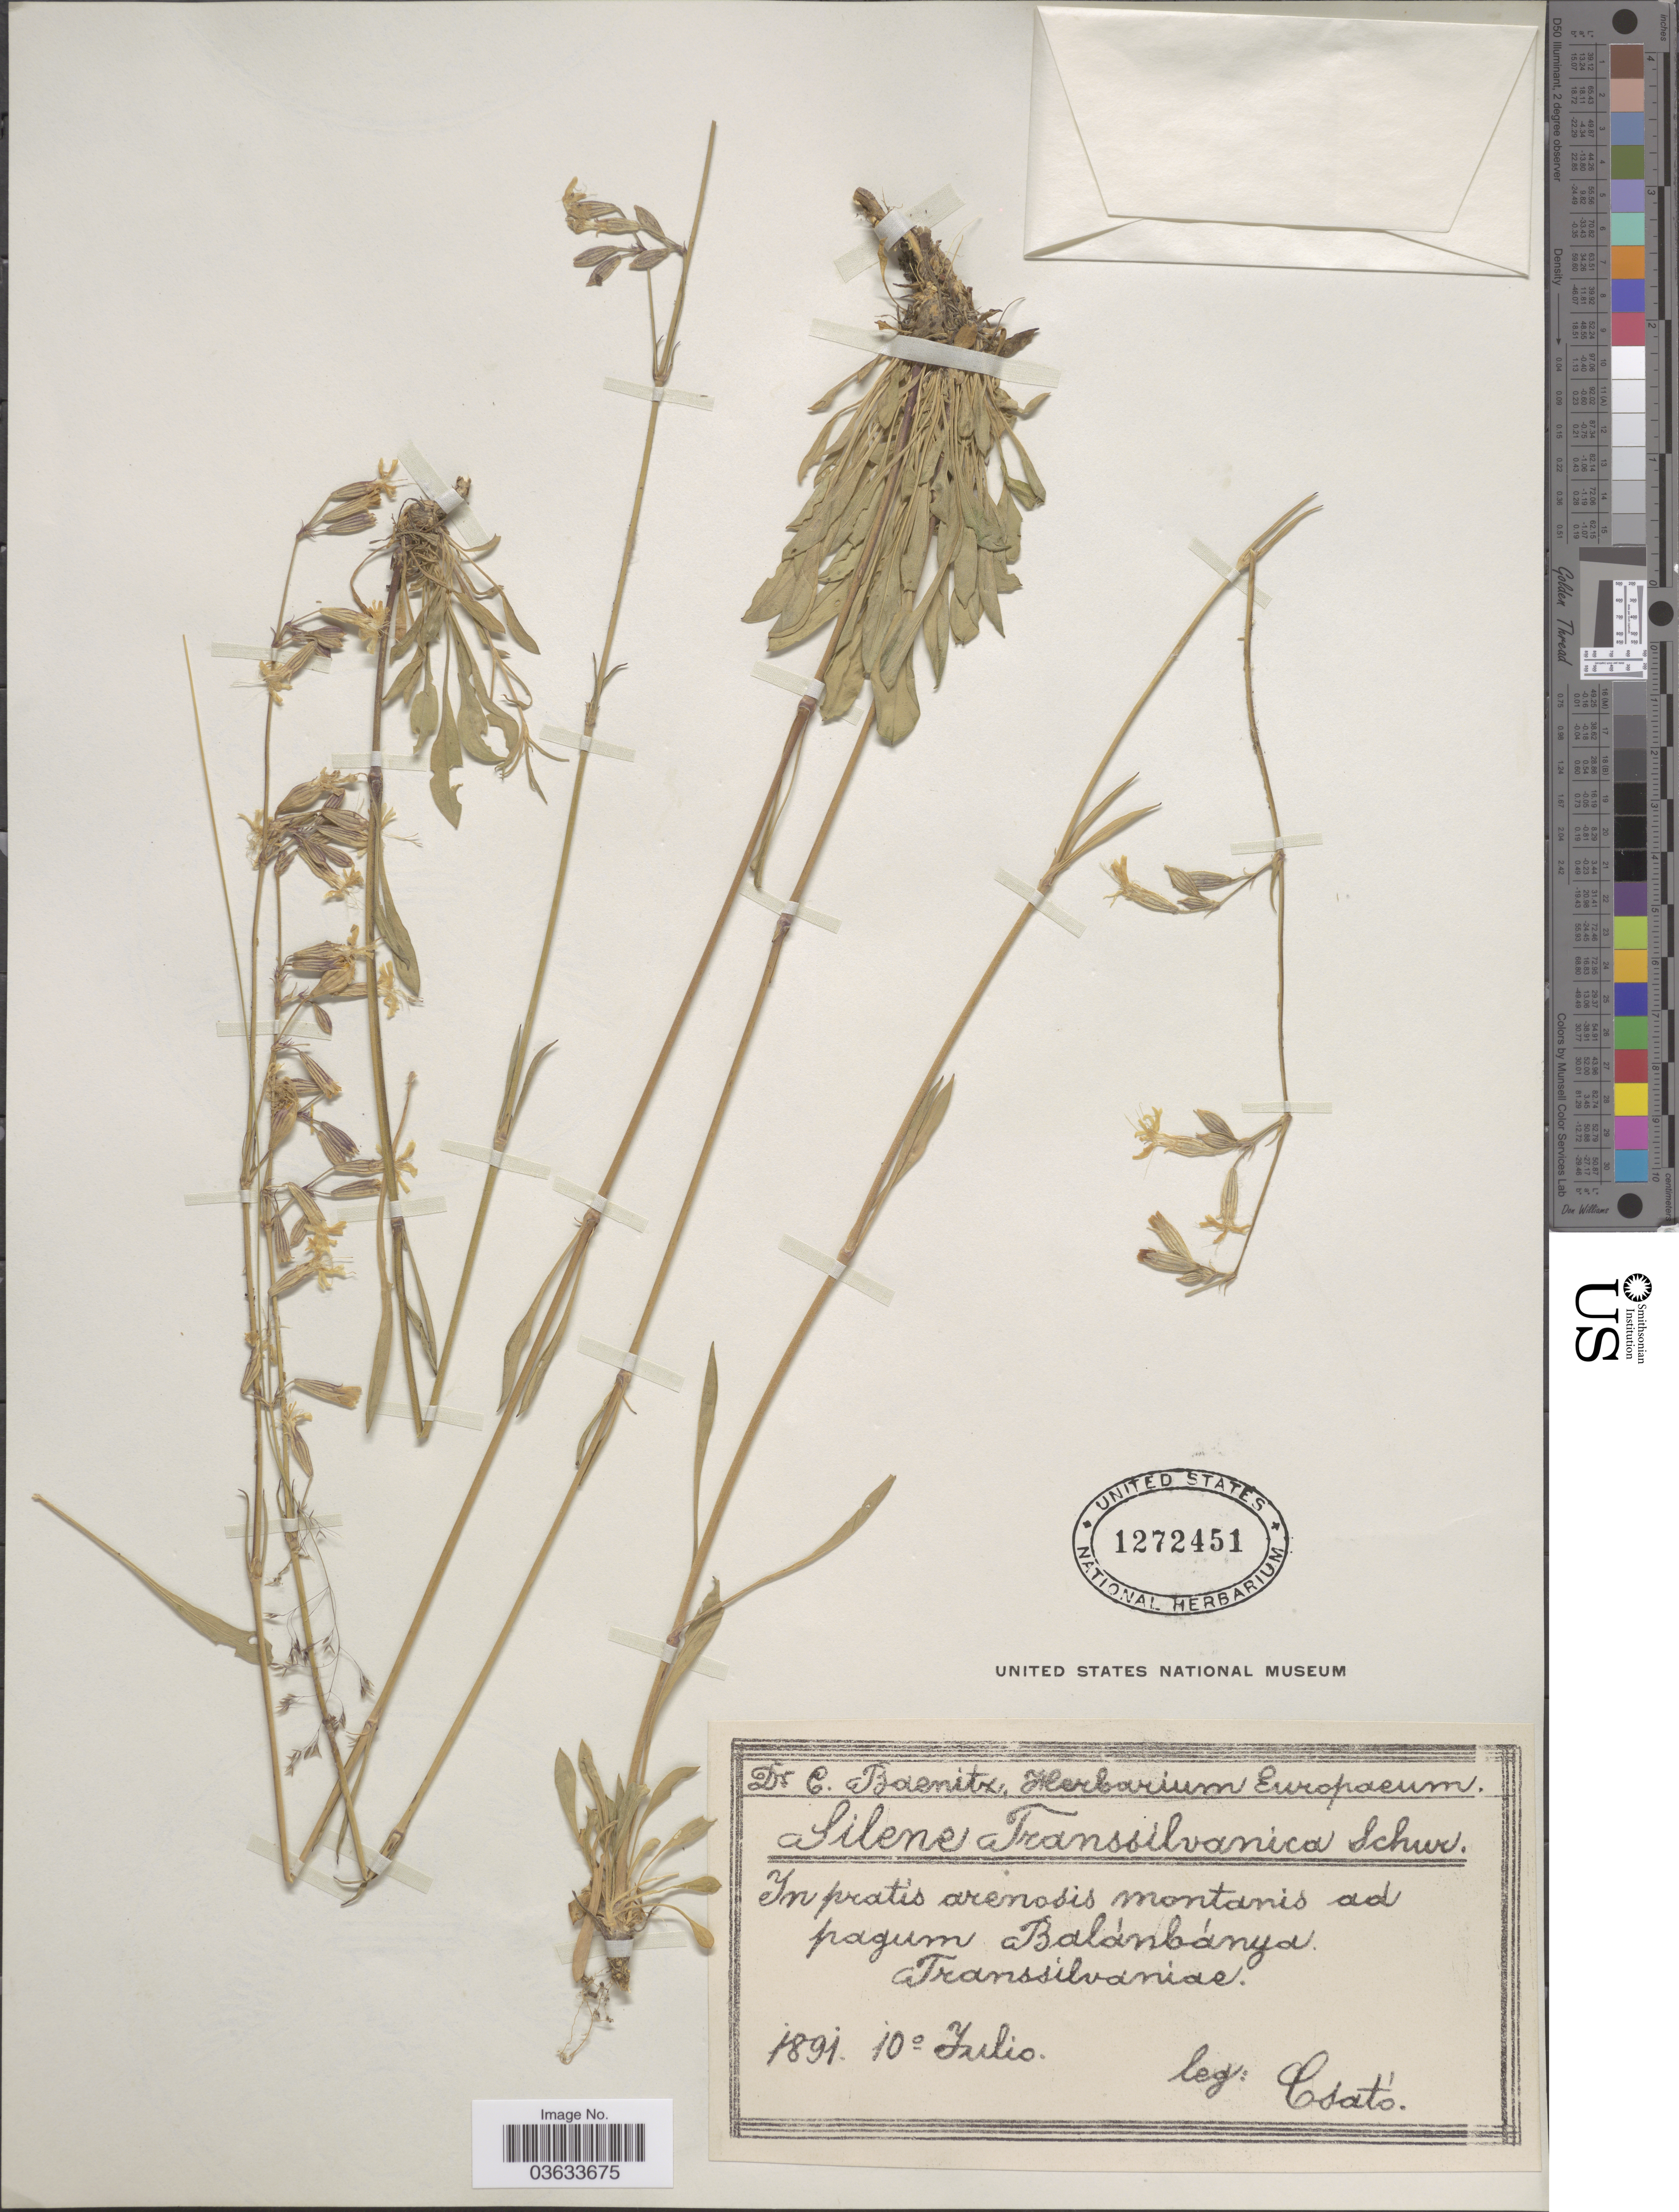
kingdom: Plantae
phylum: Tracheophyta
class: Magnoliopsida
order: Caryophyllales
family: Caryophyllaceae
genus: Silene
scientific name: Silene transsilvanica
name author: Schur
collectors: Csató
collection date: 1891-07-10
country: Romania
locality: In pratis arenosis montanis ad pagum Balánbánya. Transsilvaniæ.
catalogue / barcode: US 1272451